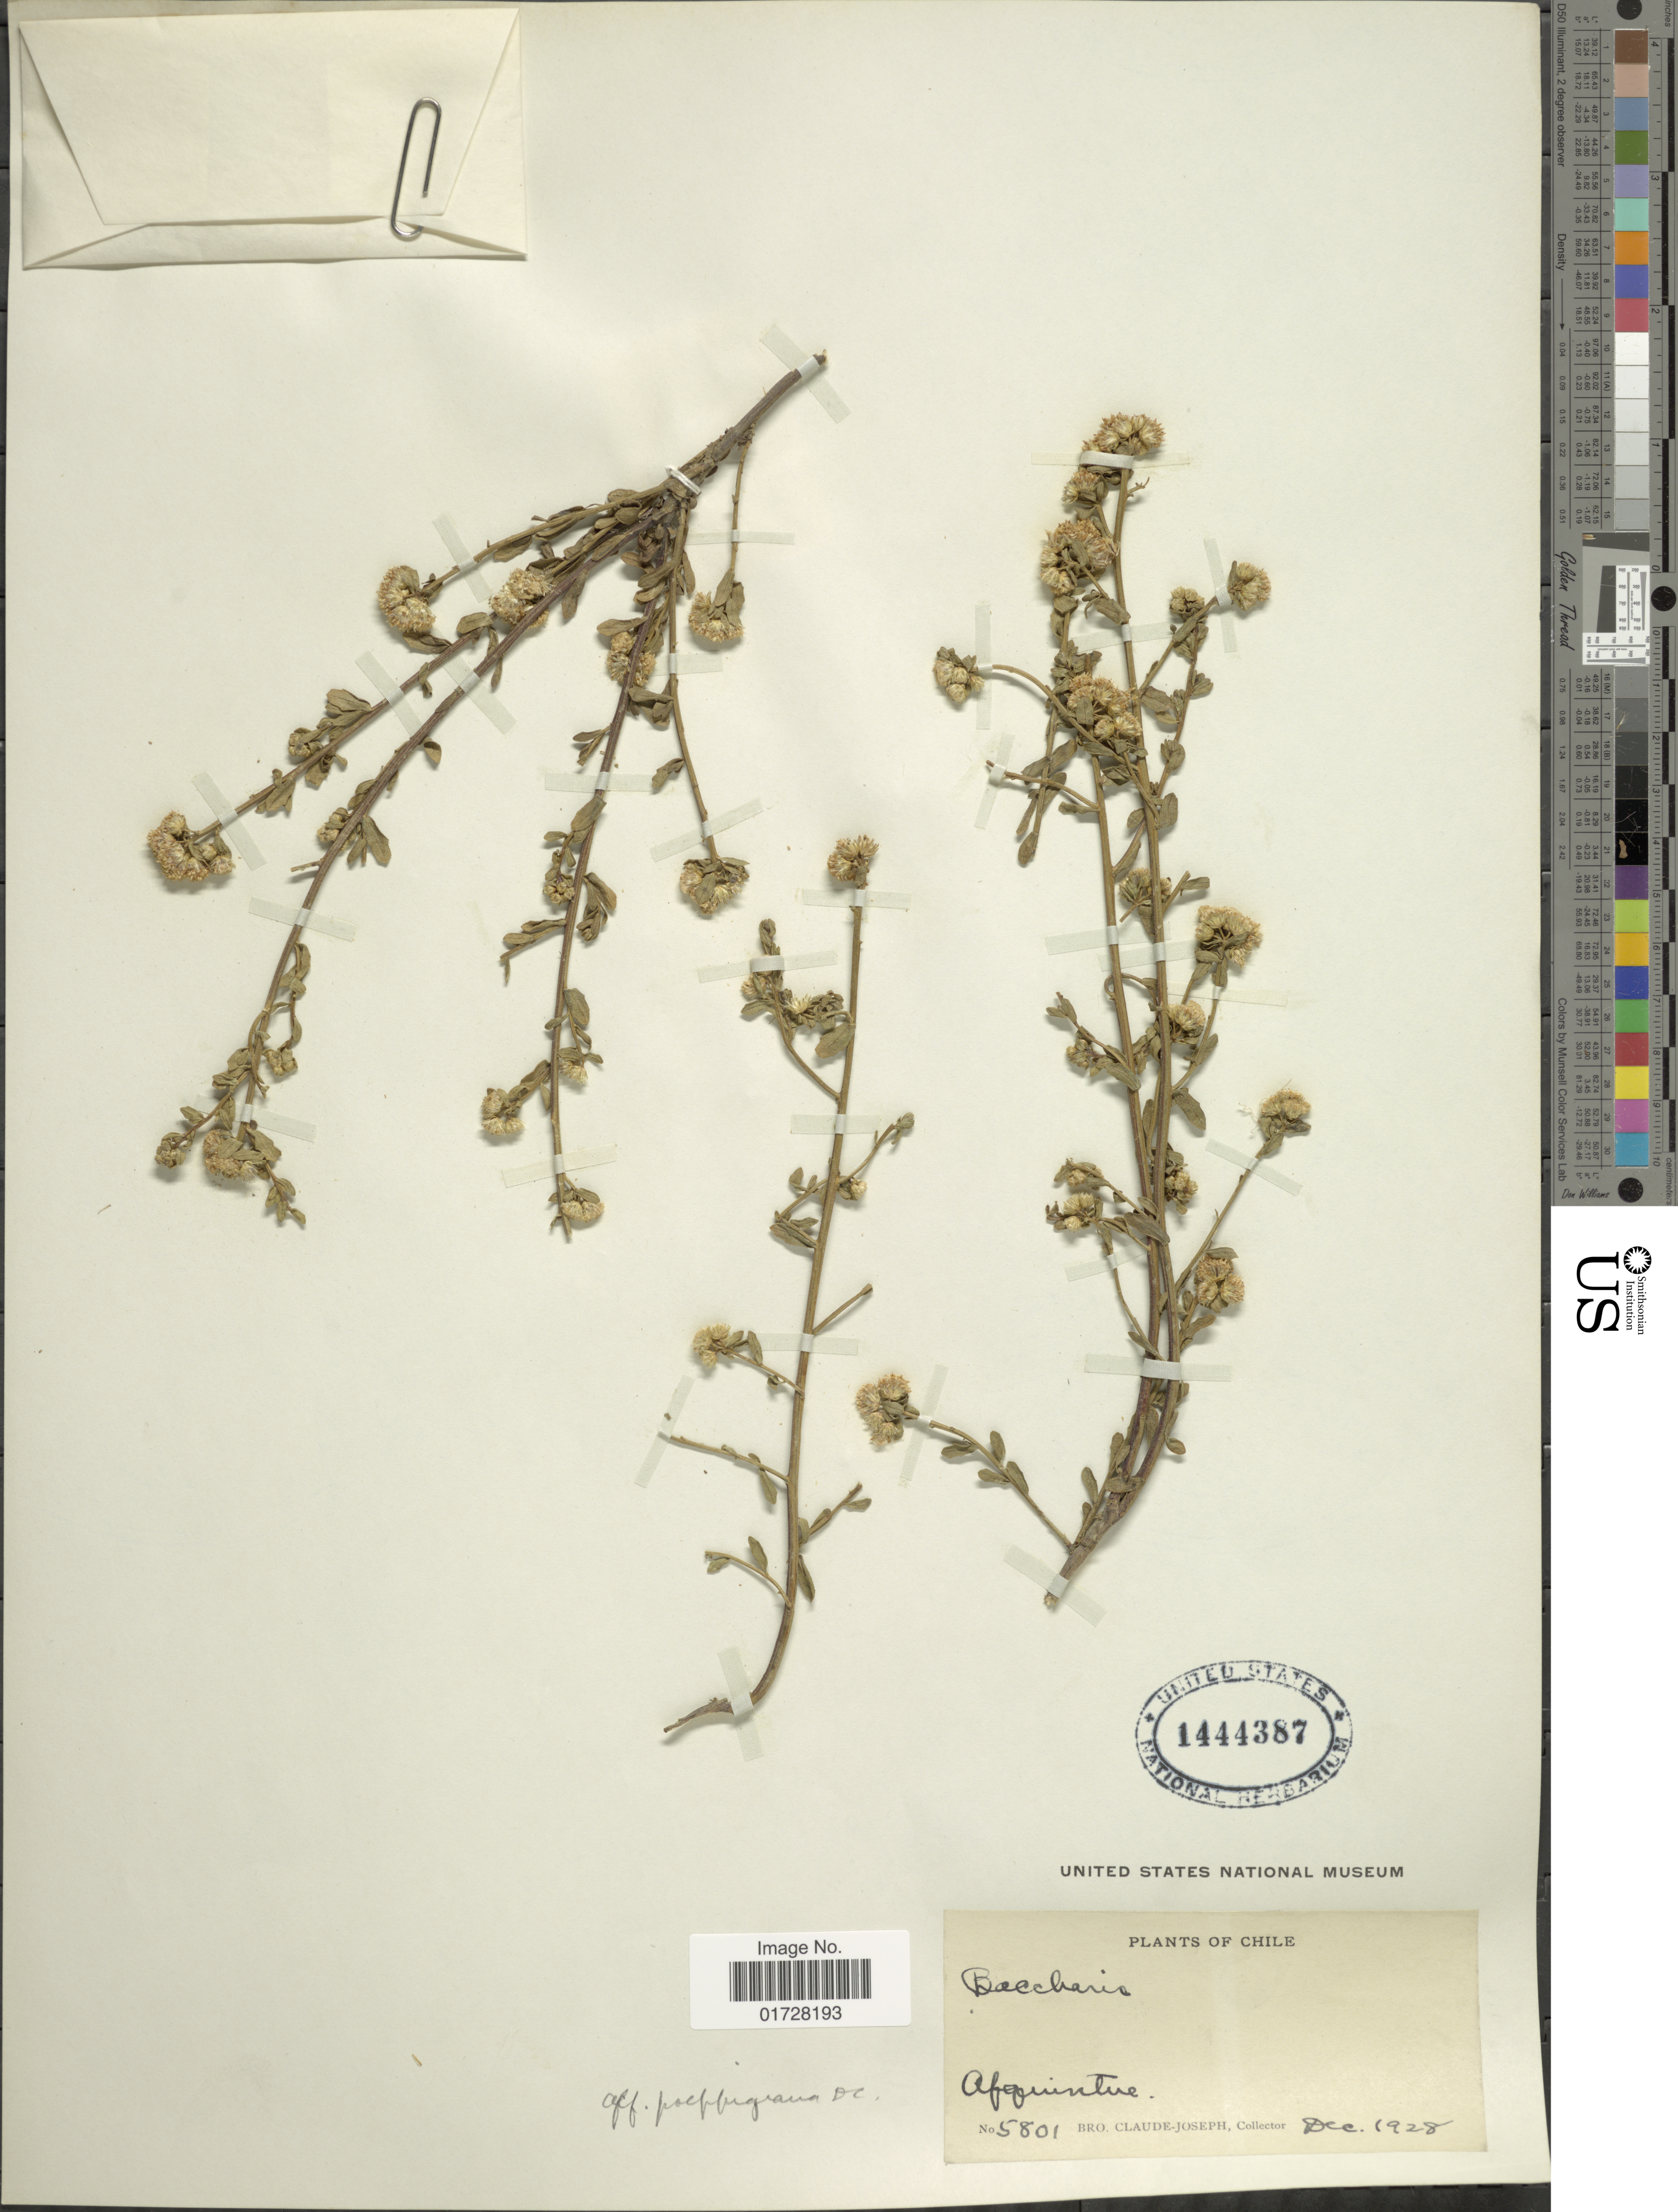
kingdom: Plantae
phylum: Tracheophyta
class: Magnoliopsida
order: Asterales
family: Asteraceae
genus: Baccharis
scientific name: Baccharis poeppigiana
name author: DC.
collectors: Bro. Claude-Joseph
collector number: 5801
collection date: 1928-12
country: Chile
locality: Apquintue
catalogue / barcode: US 1444387